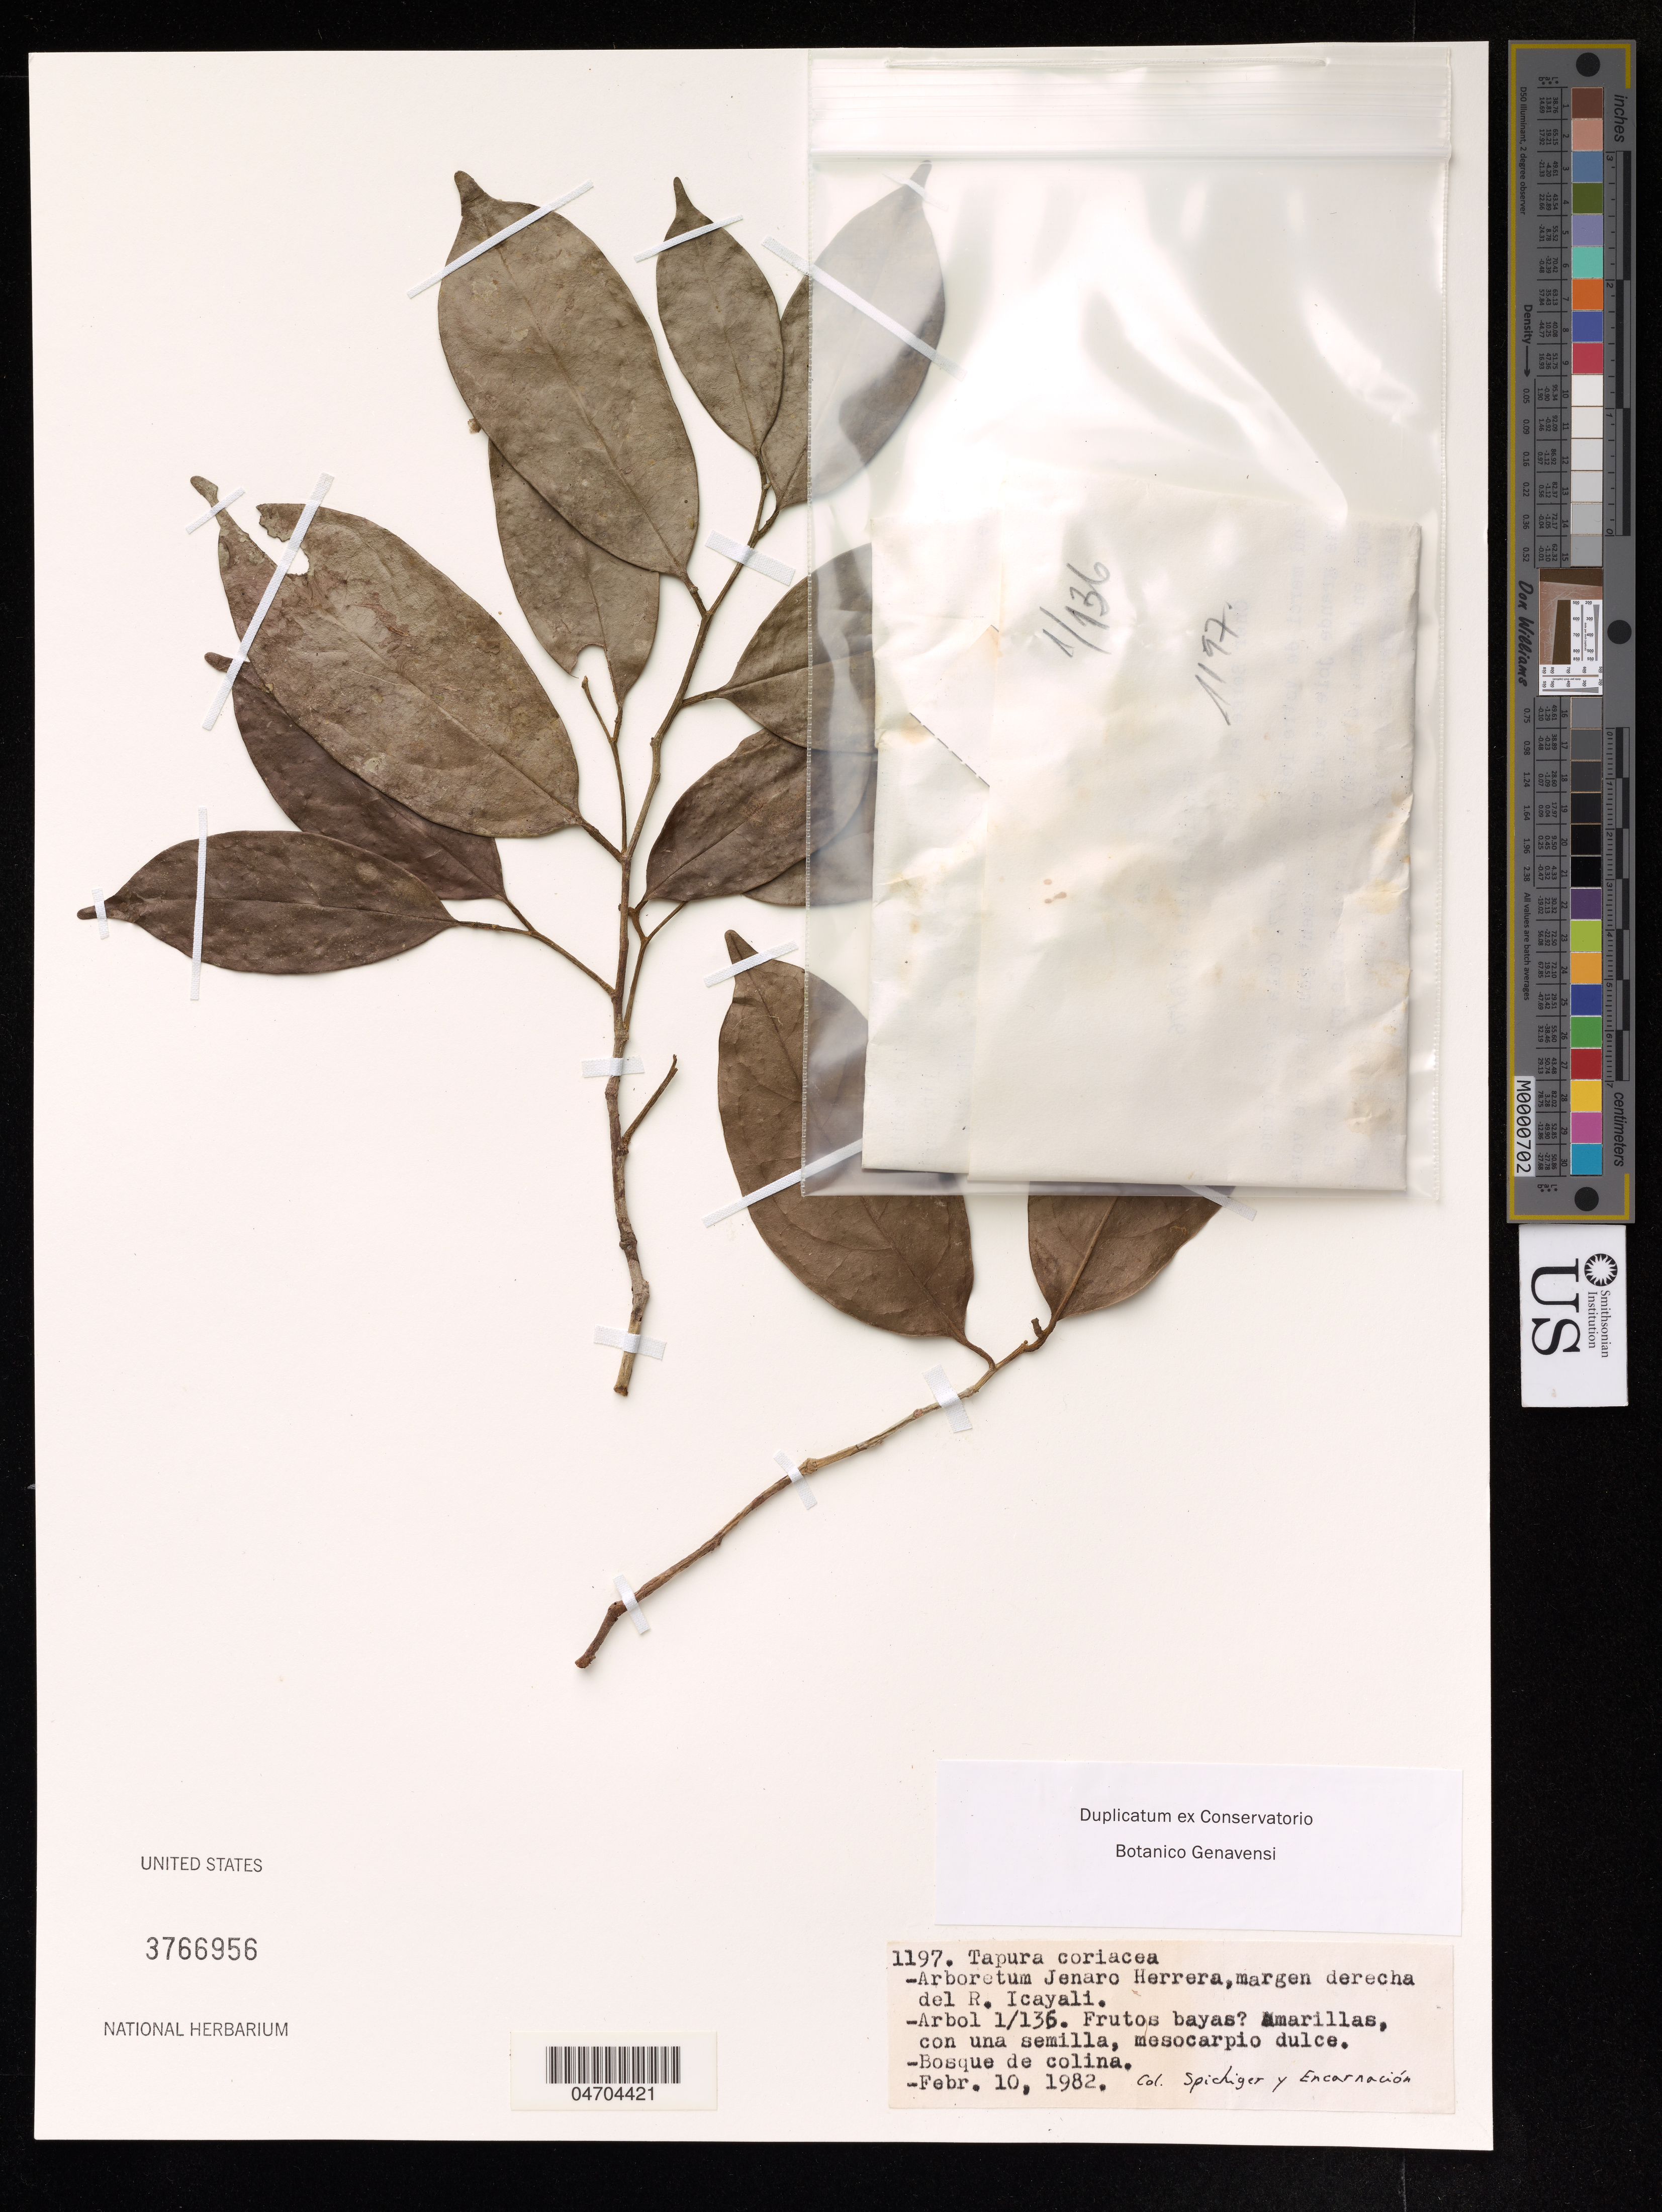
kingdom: Plantae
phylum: Tracheophyta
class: Magnoliopsida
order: Malpighiales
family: Dichapetalaceae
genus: Tapura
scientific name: Tapura coriacea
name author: J.F. Macbr.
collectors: Spichiger & -- Encarnacion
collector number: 1197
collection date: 1982-02-10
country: Peru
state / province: Ucayali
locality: R. Icayali.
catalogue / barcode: US 3766956